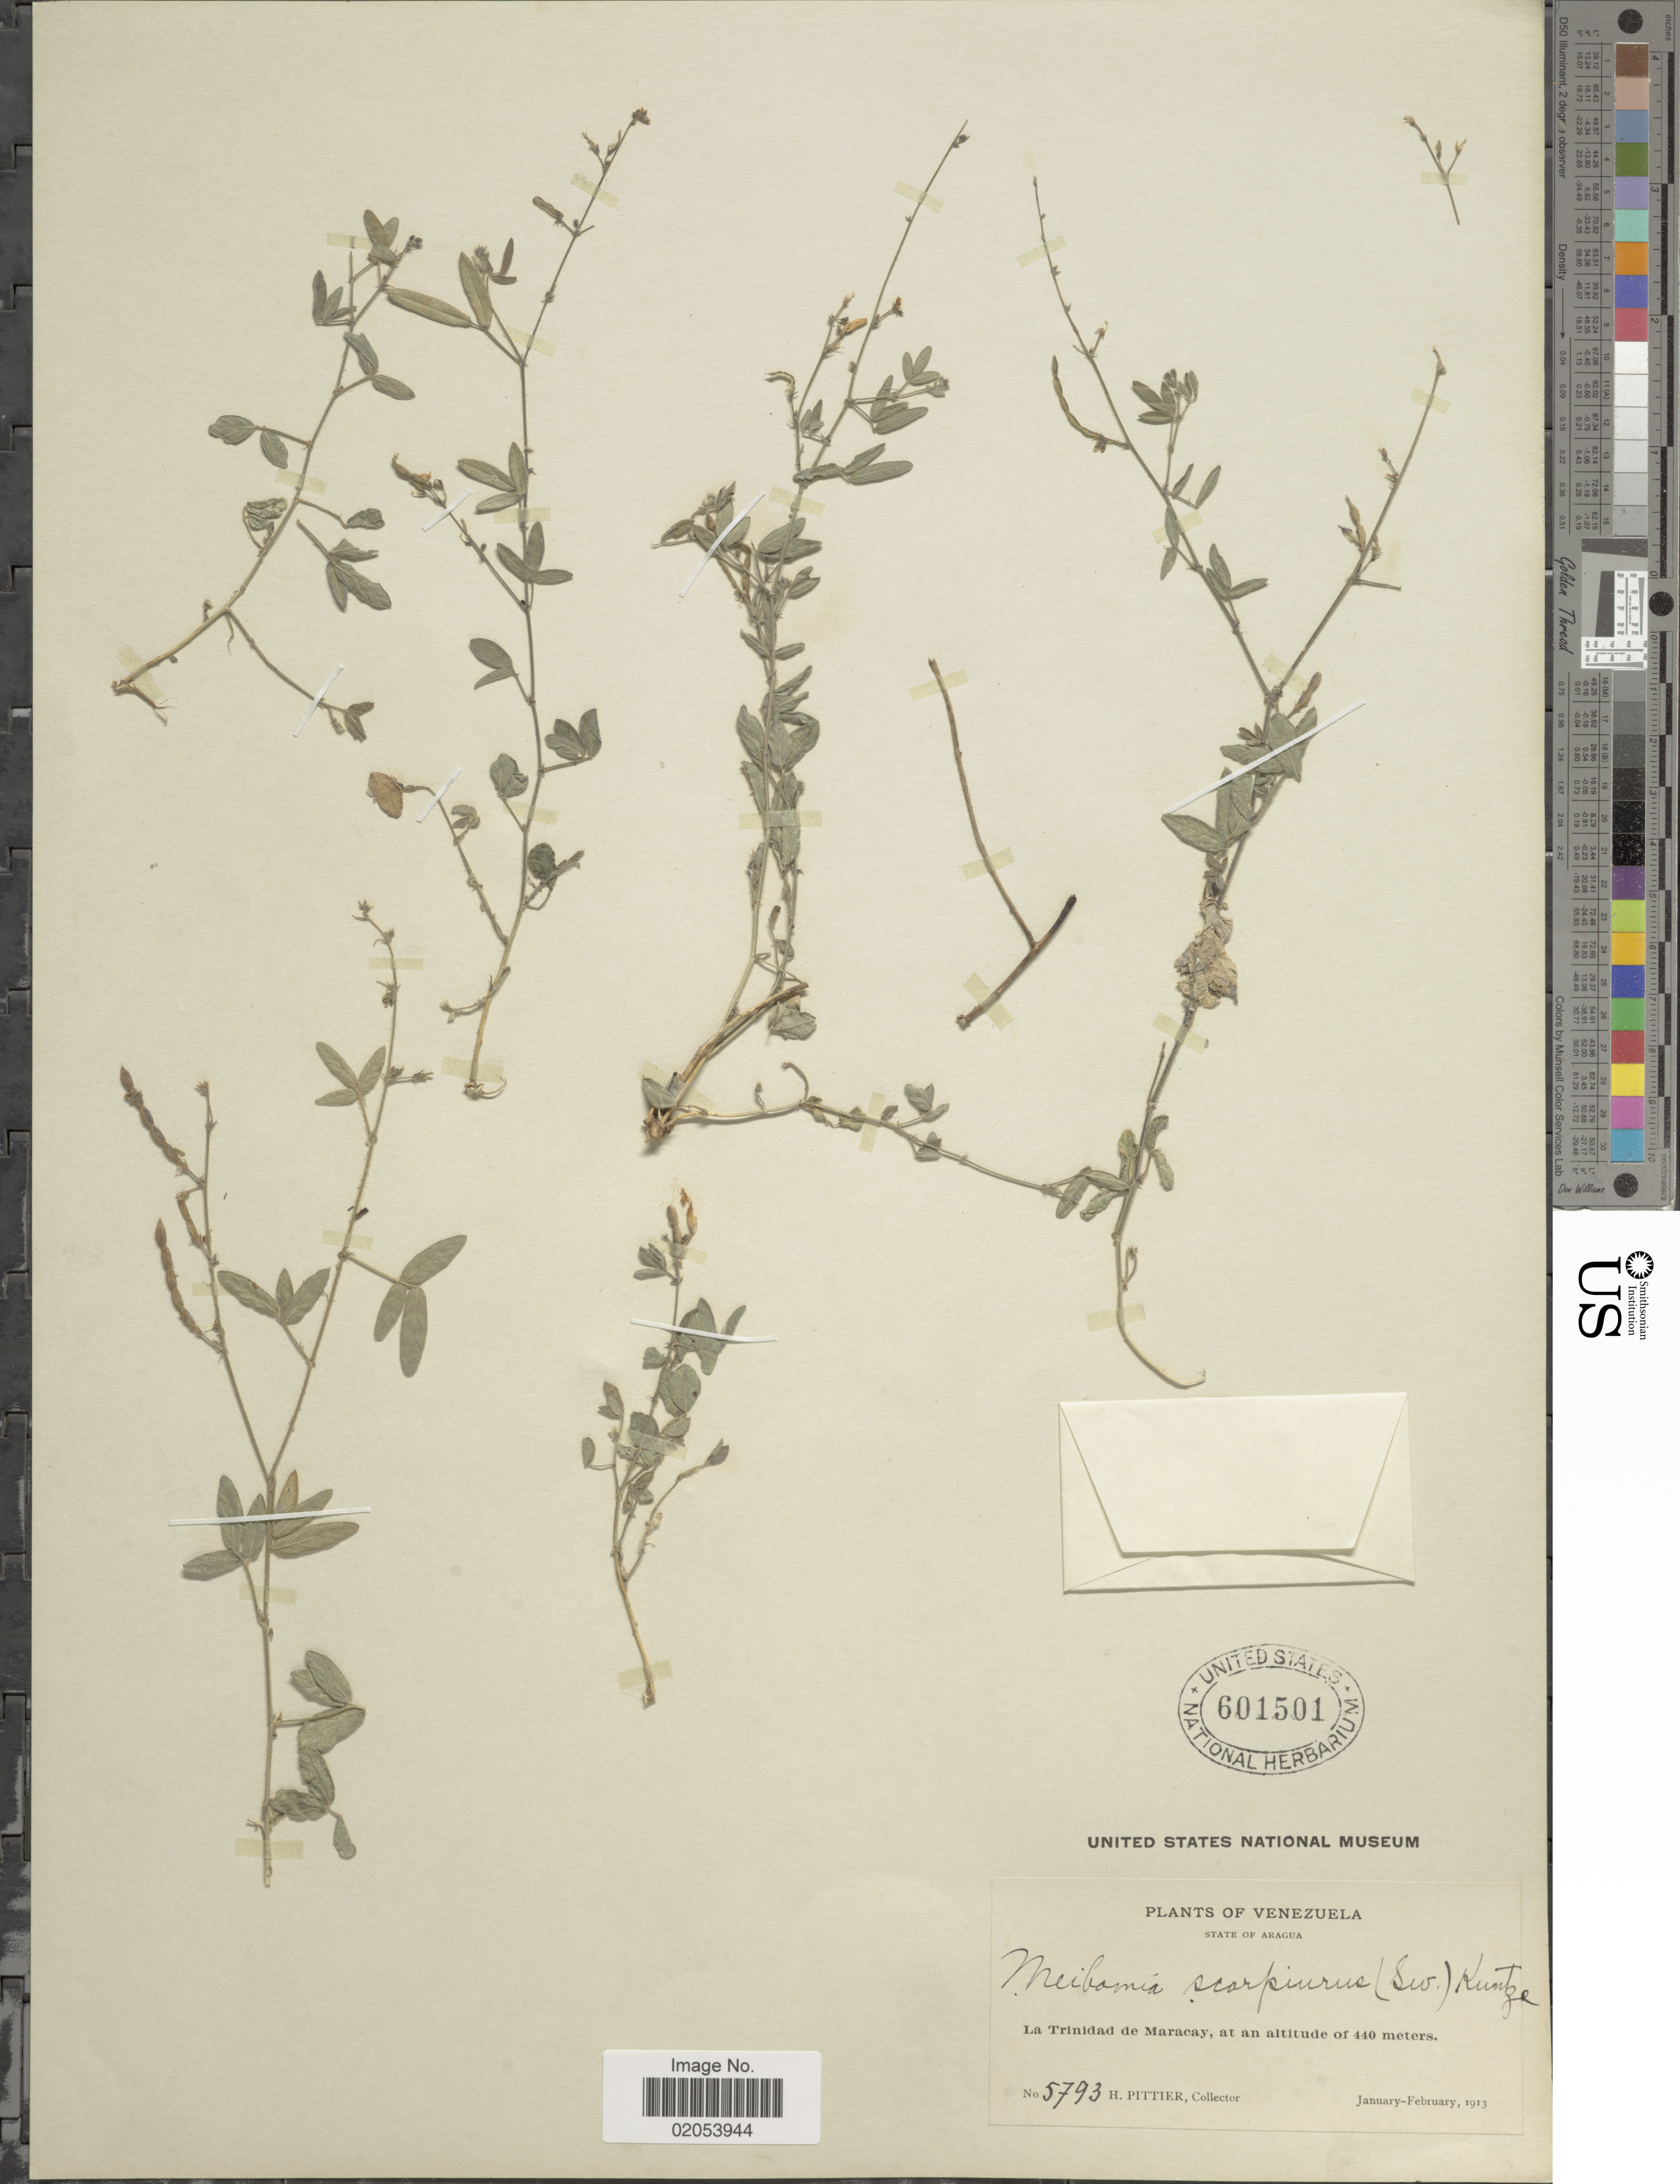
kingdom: Plantae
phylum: Tracheophyta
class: Magnoliopsida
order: Fabales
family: Fabaceae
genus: Desmodium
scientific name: Desmodium scorpiurus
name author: (Sw.) Desv. ex DC.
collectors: H. F. Pittier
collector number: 5793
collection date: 1913-01/1913-02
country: Venezuela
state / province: Aragua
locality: La Trinidad de Maracay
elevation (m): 440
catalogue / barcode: US 601501